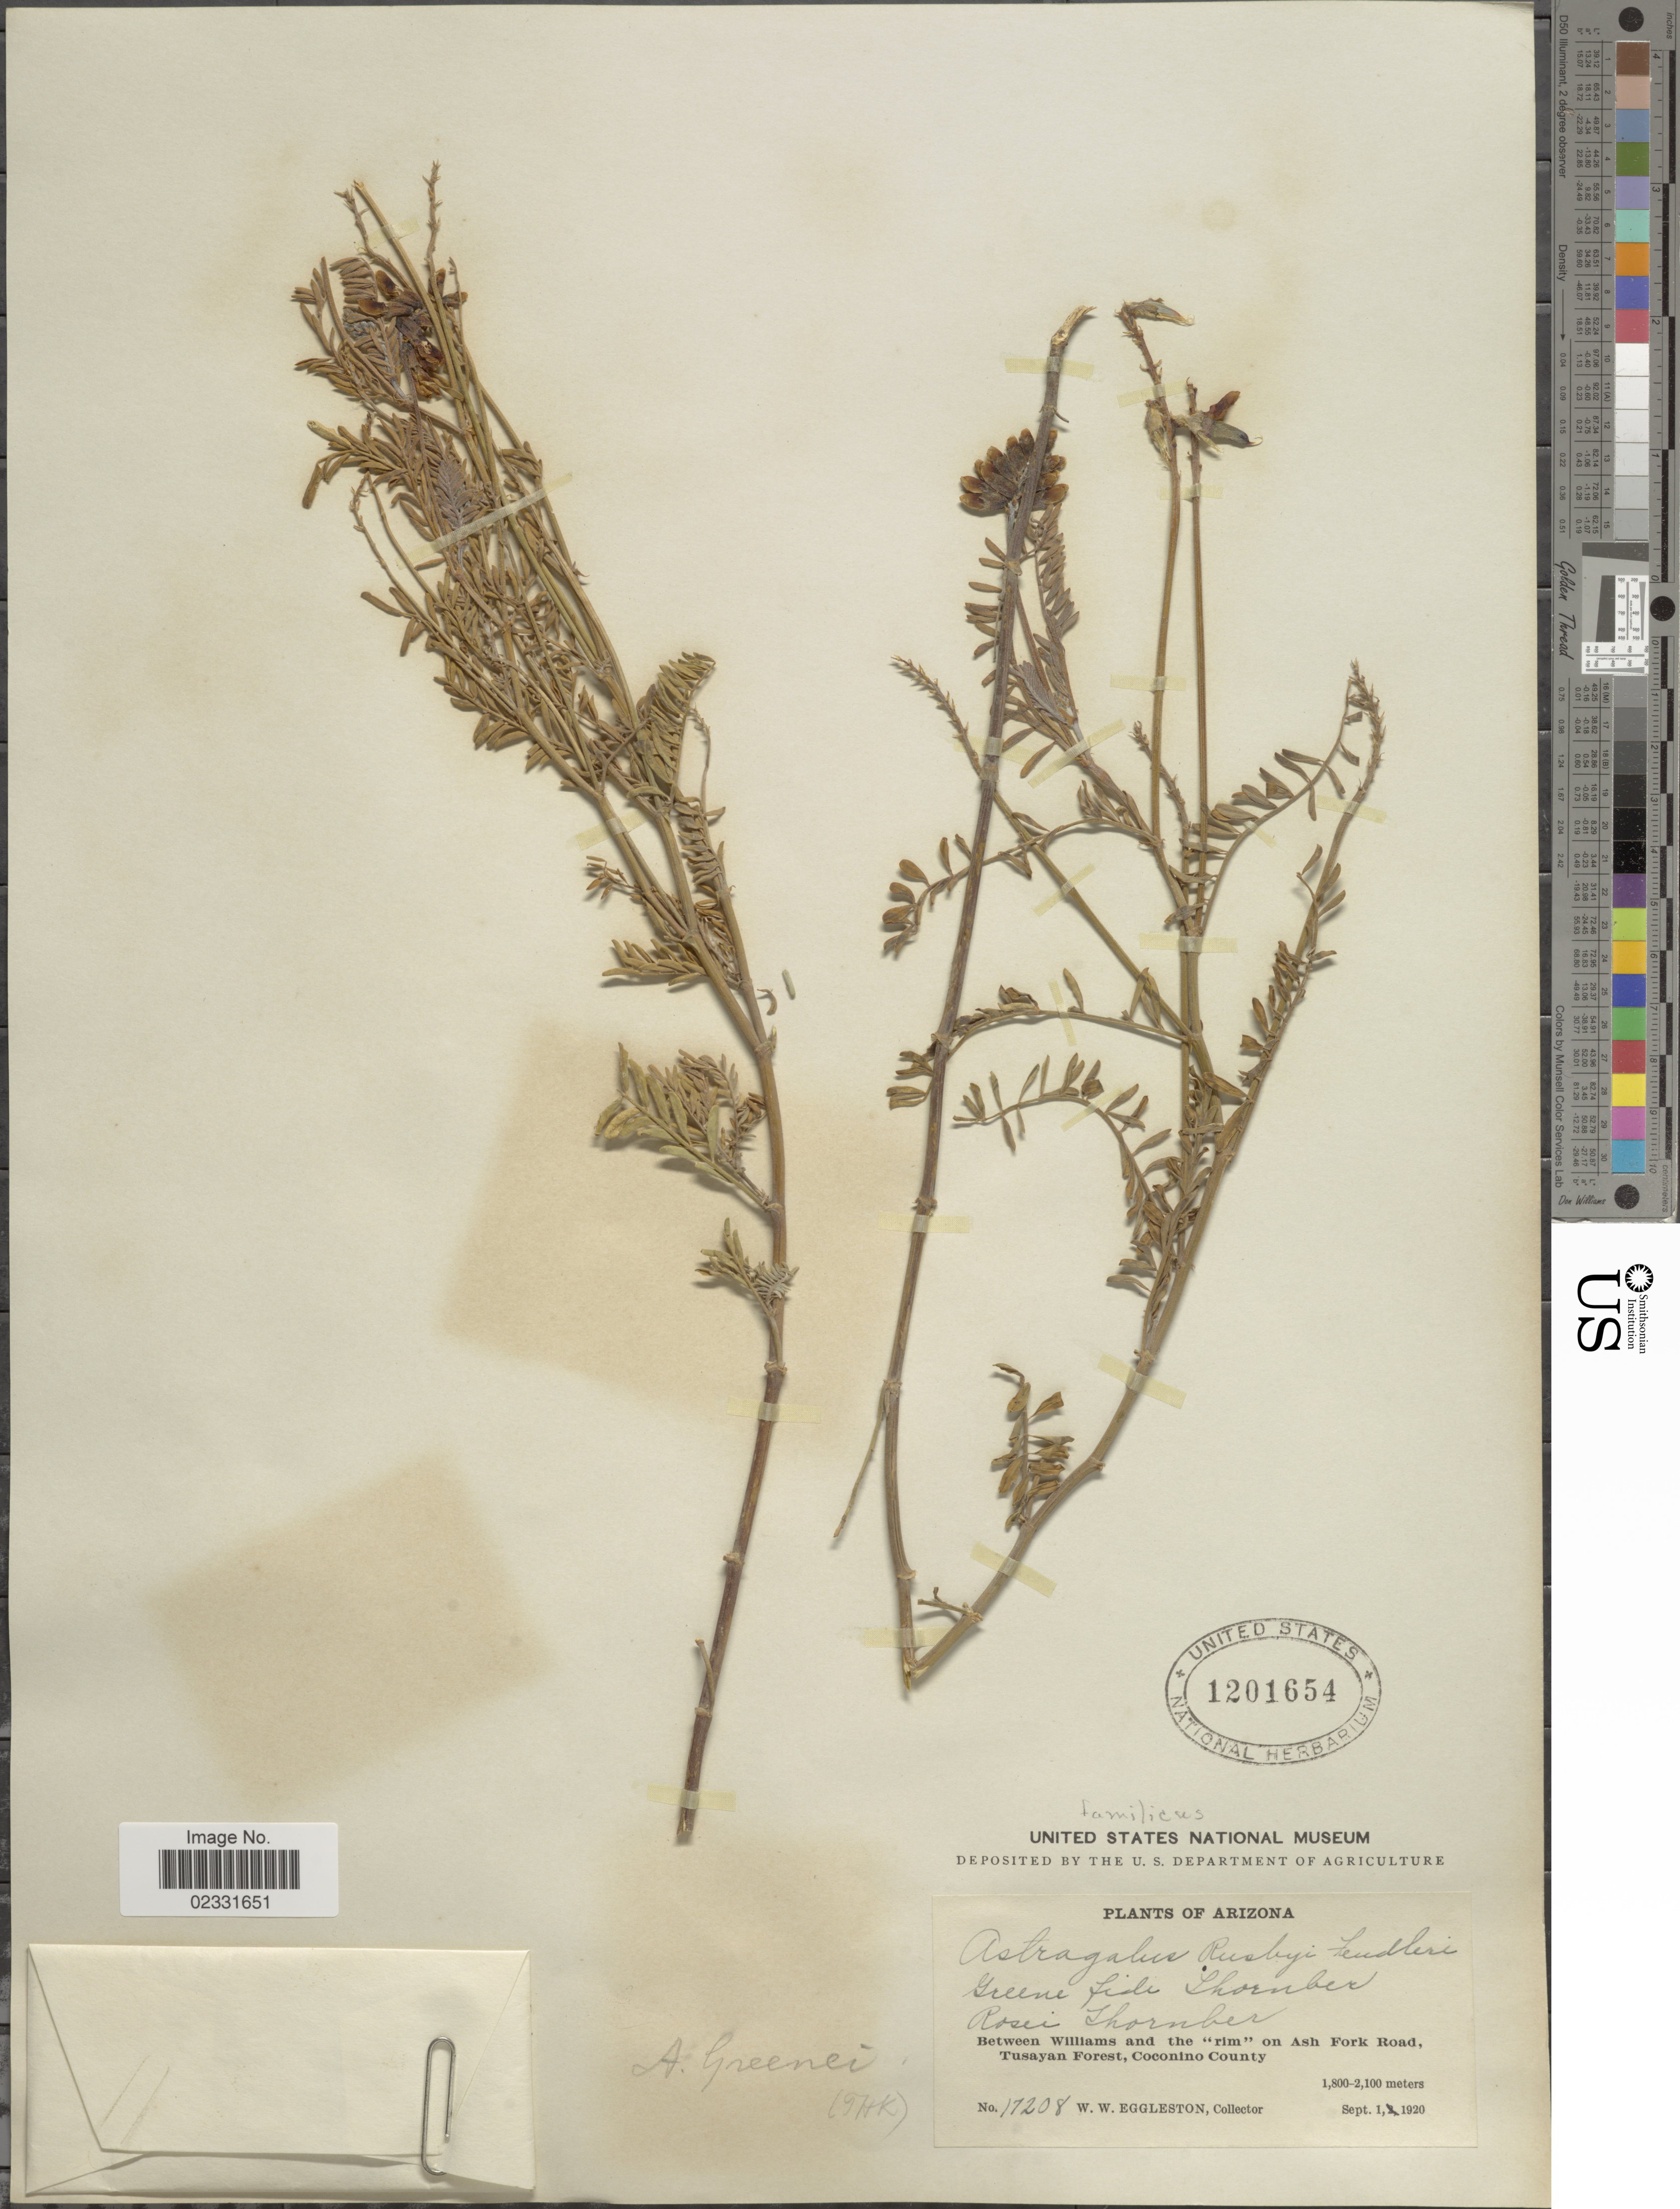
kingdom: Plantae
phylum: Tracheophyta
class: Magnoliopsida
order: Fabales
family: Fabaceae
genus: Astragalus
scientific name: Astragalus hallii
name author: A. Gray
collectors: W. W. Eggleston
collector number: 17208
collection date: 1920-09-01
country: United States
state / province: Arizona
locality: Between Williams and the "run" on Ash Fork Road, Tusayan Forest, Coconino County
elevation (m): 1800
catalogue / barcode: US 1201654